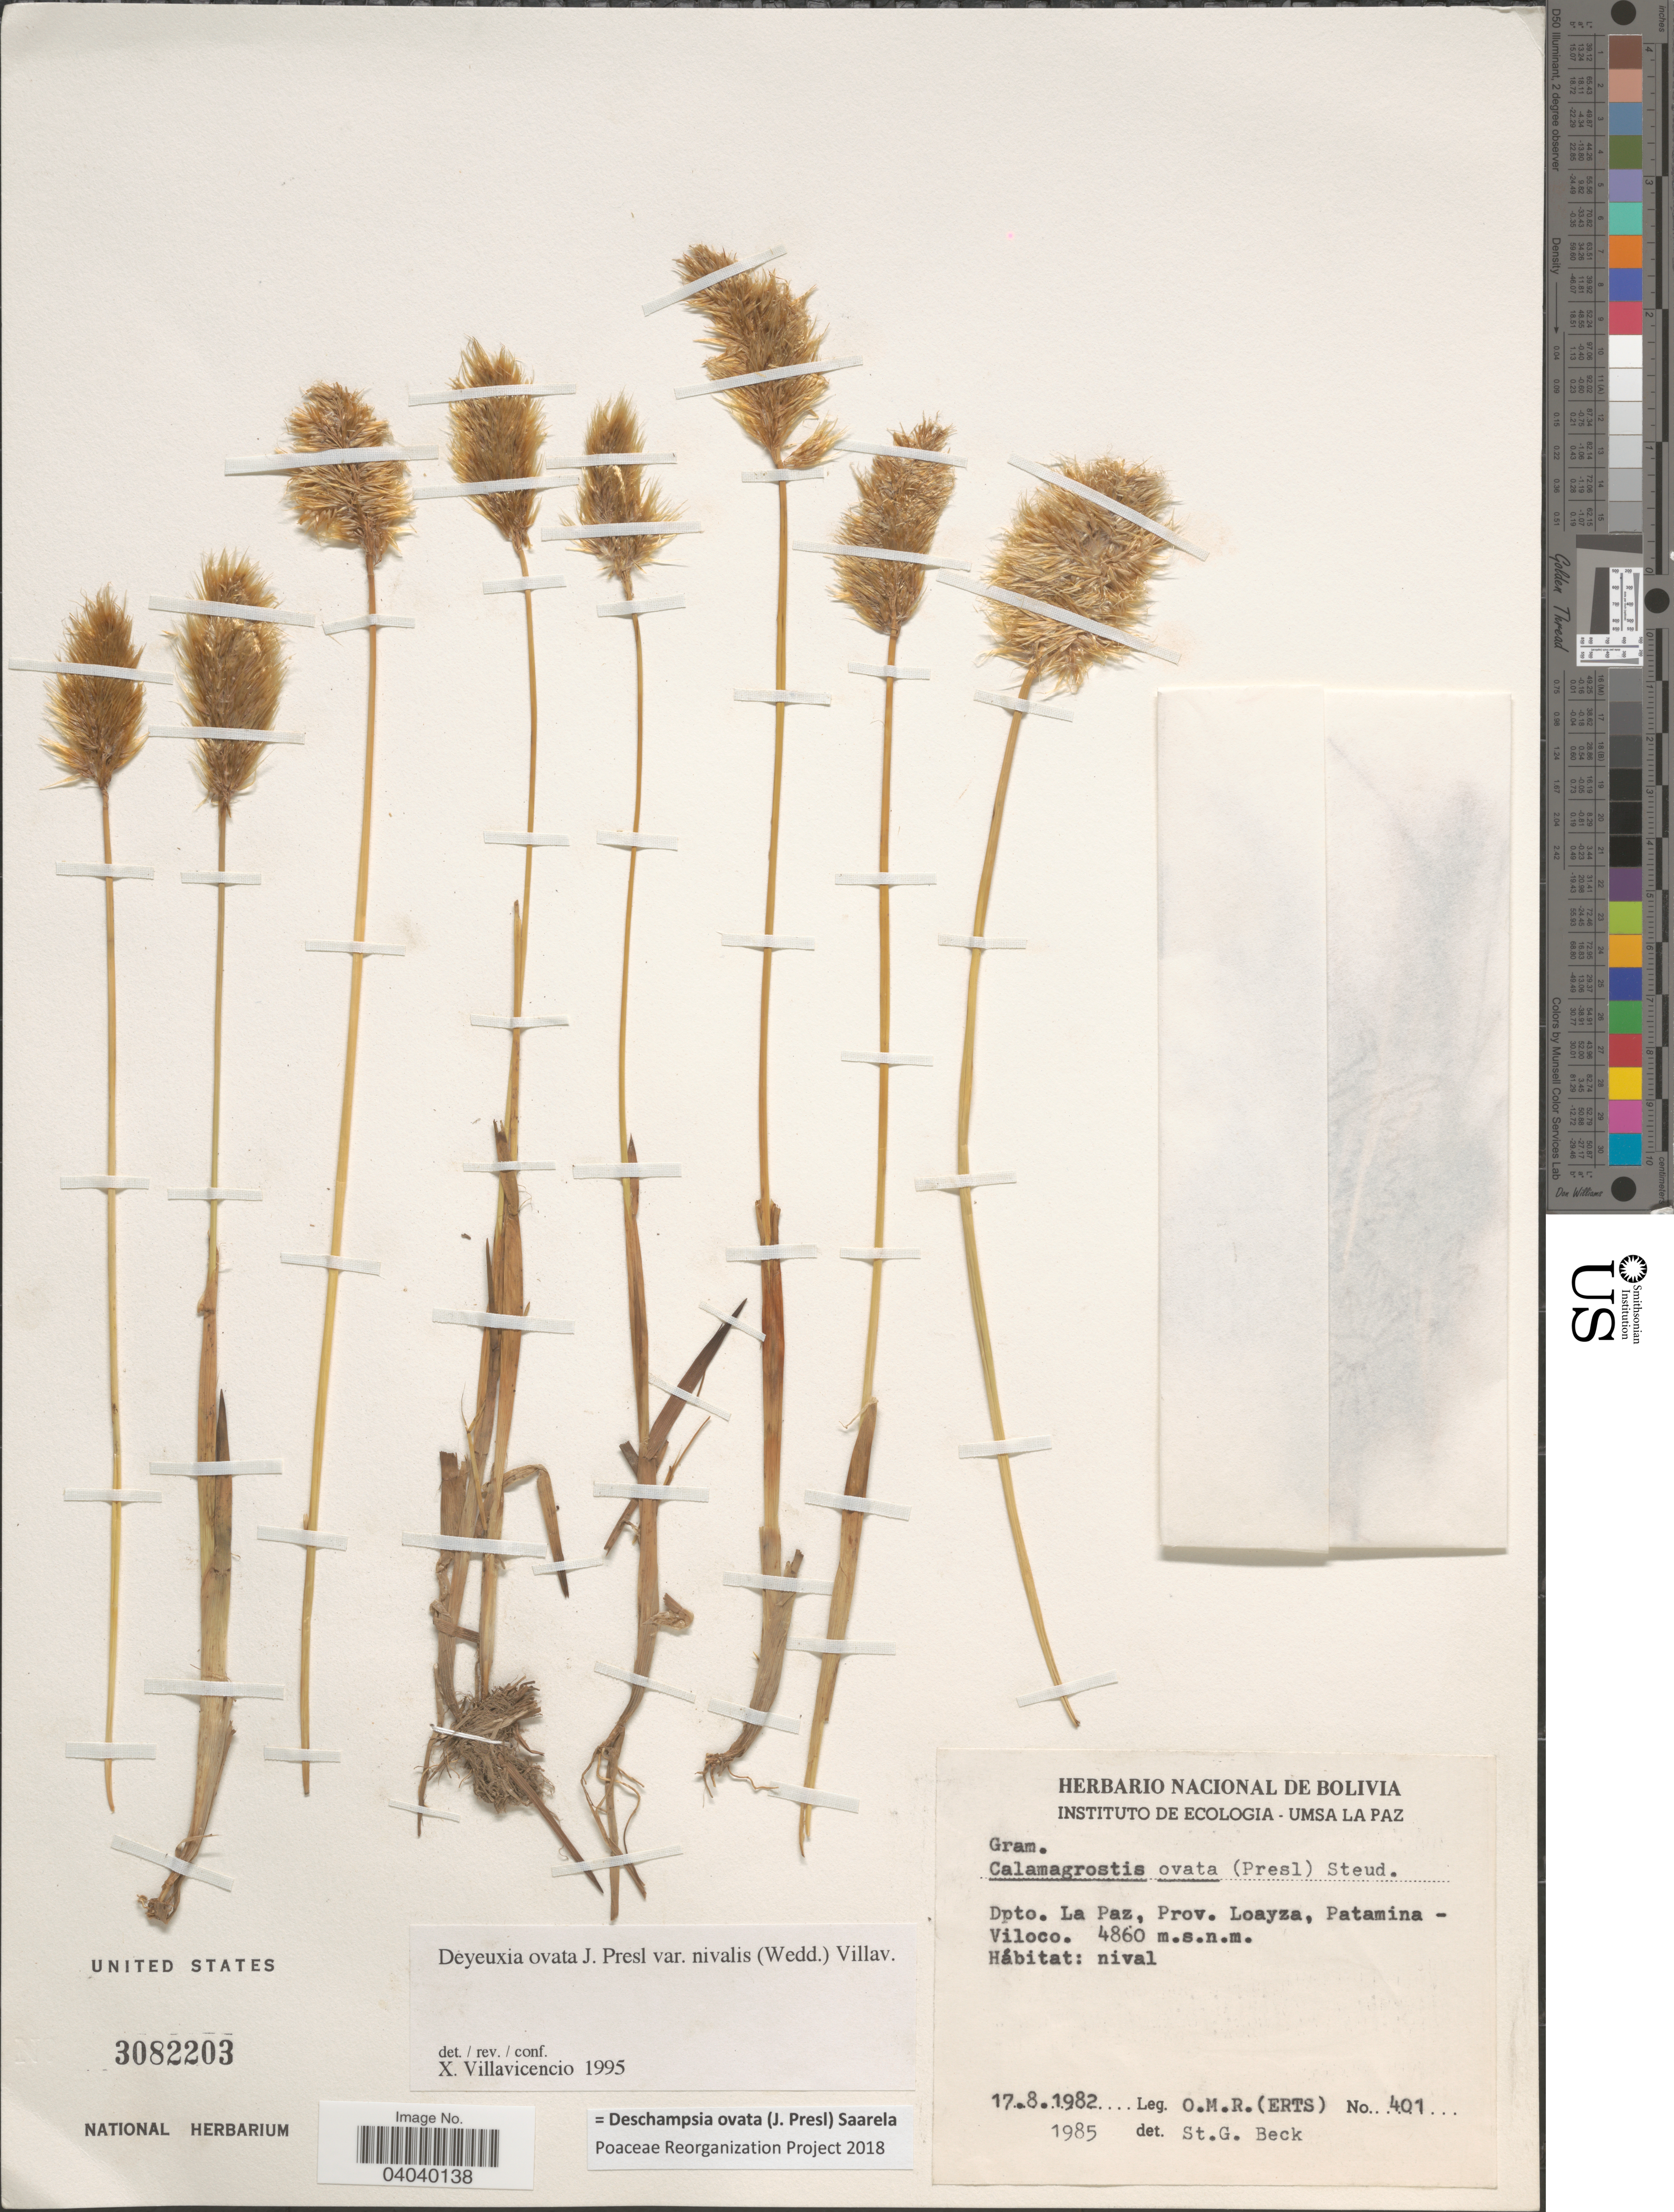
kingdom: Plantae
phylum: Tracheophyta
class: Liliopsida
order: Poales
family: Poaceae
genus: Deschampsia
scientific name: Deschampsia ovata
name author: (J. Presl) Saarela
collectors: O. M. R.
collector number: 401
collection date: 1982-08-17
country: Bolivia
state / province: La Paz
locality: Dpto. La Paz, Prov. Loayza, Patamina - Viloco.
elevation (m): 4860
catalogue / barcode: US 3082203